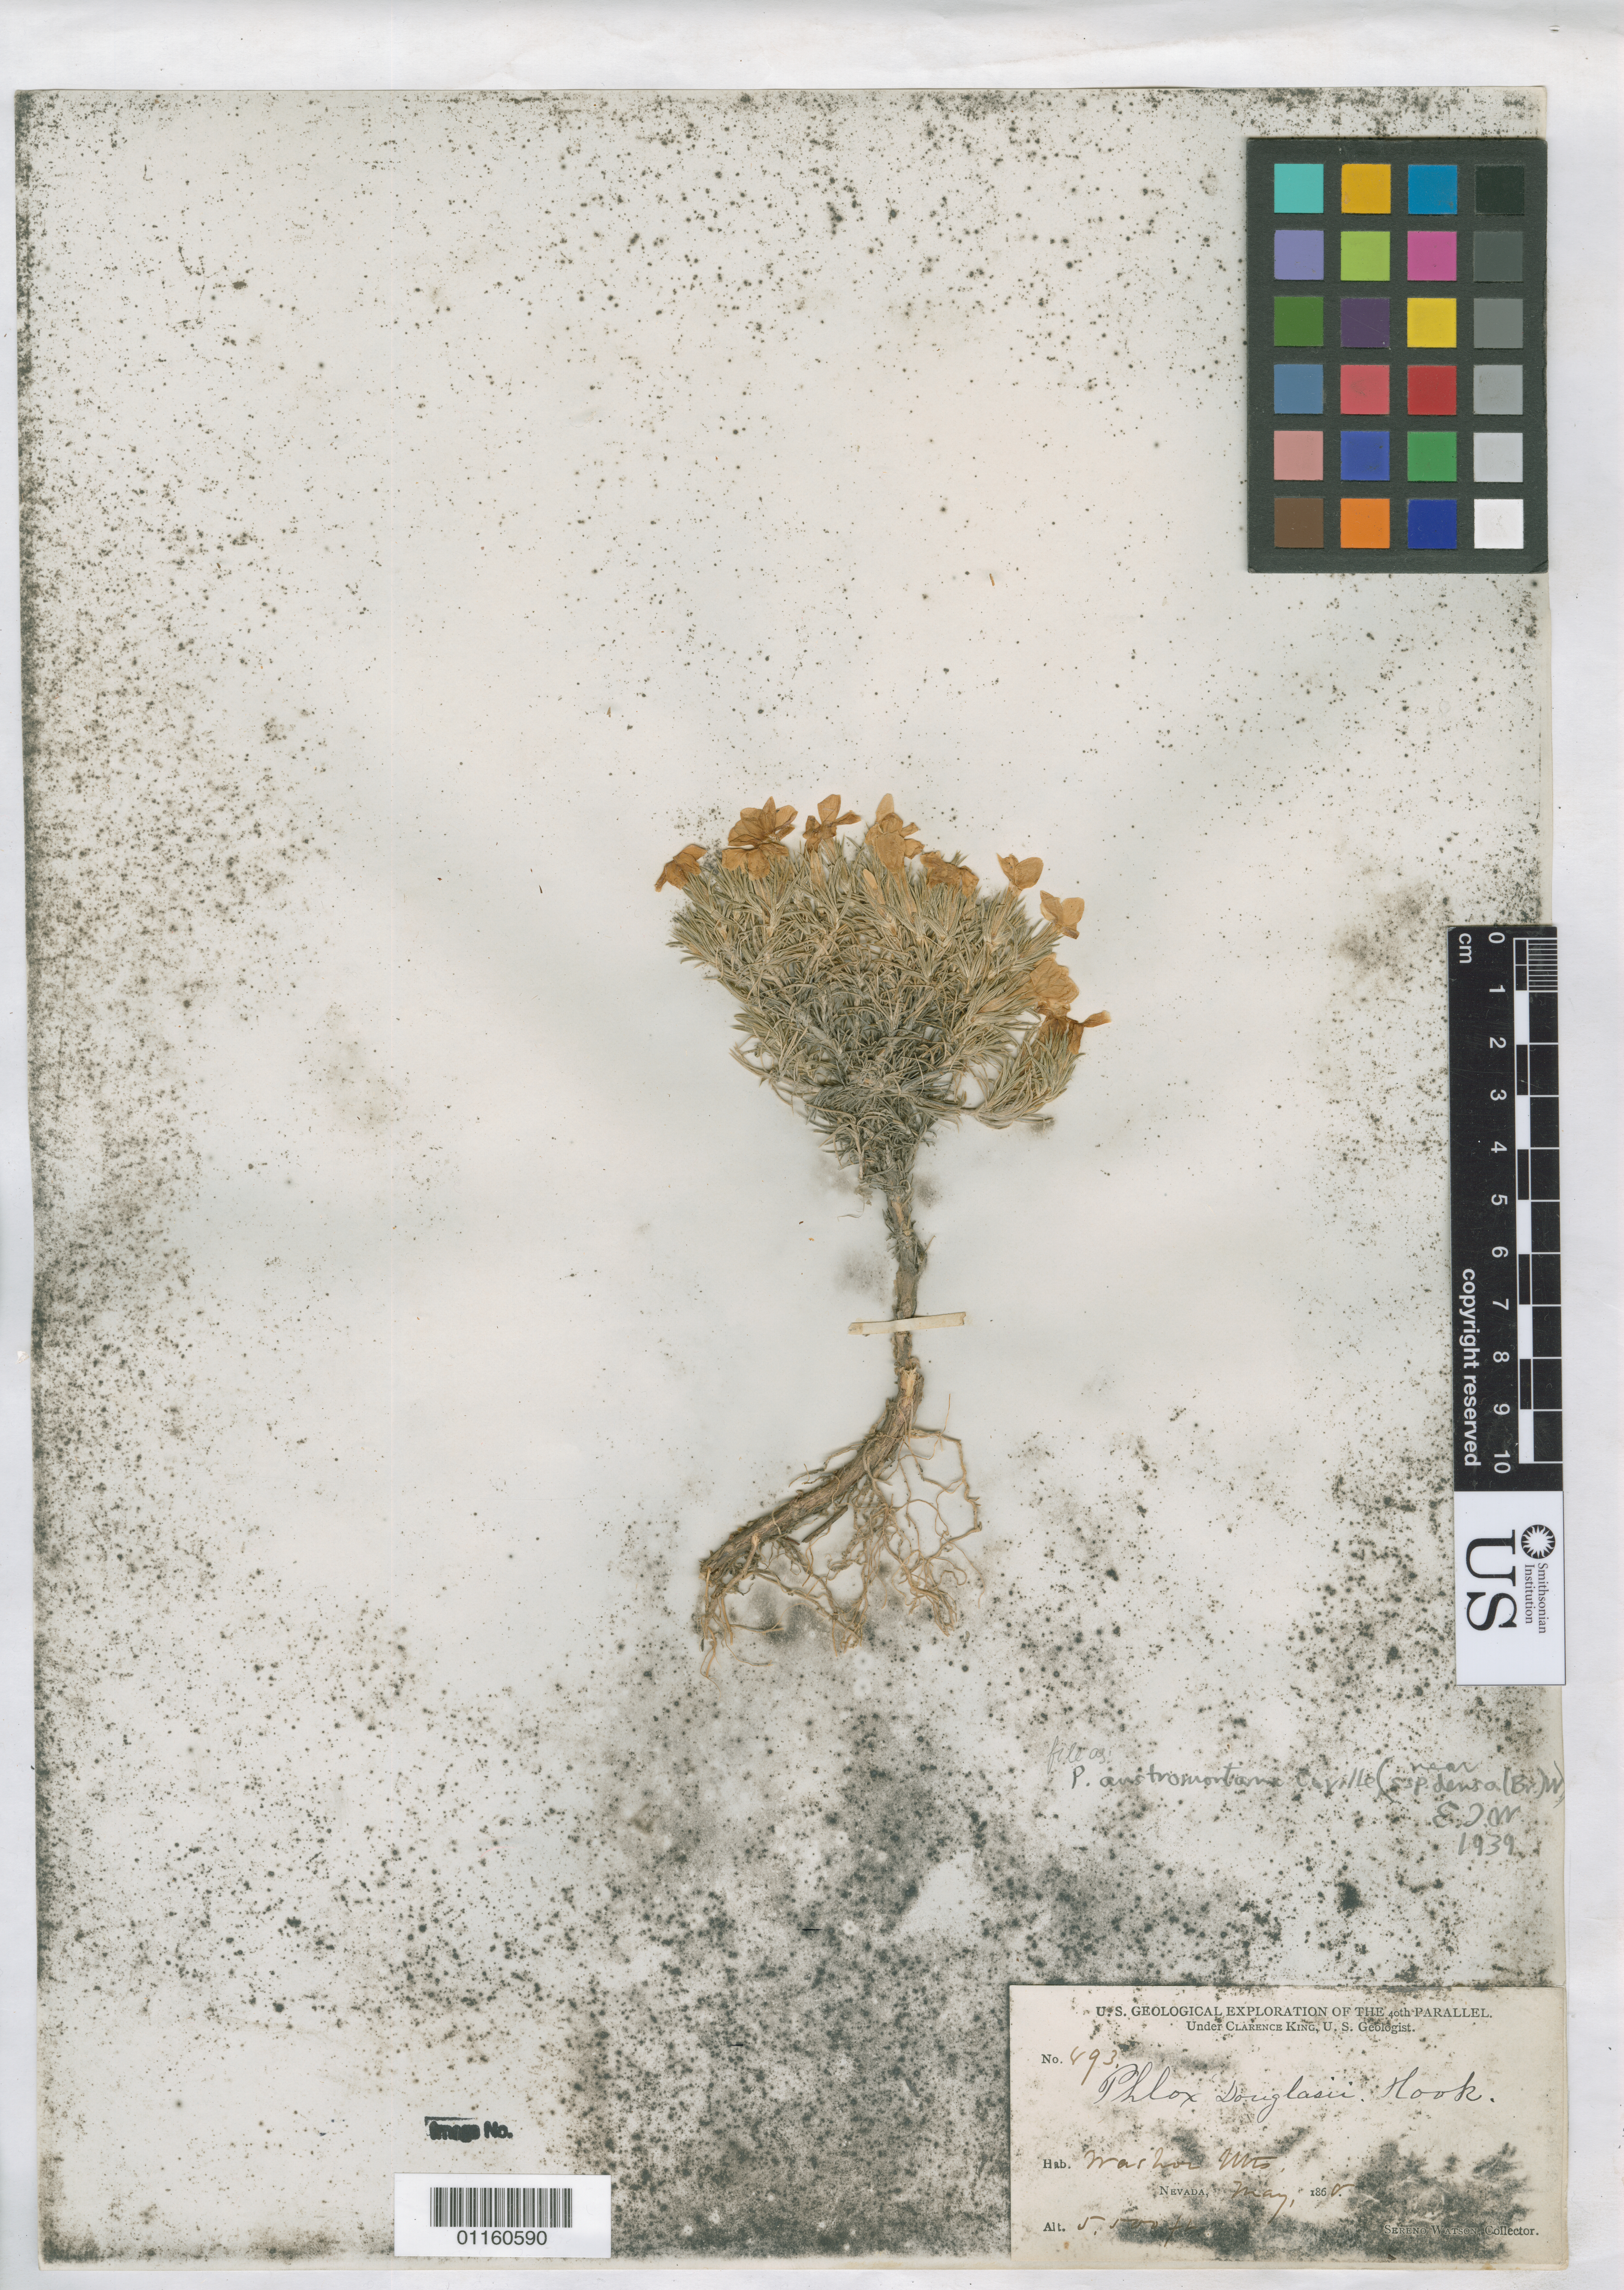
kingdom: Plantae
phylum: Tracheophyta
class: Magnoliopsida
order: Ericales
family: Polemoniaceae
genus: Phlox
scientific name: Phlox diffusa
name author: Benth.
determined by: Mayfield, M. H.; Ferguson, C. J.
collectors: S. Watson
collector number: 893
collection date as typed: May 1868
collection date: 1868-05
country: United States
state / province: Nevada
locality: Washor Mts.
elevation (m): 1676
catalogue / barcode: US 103085